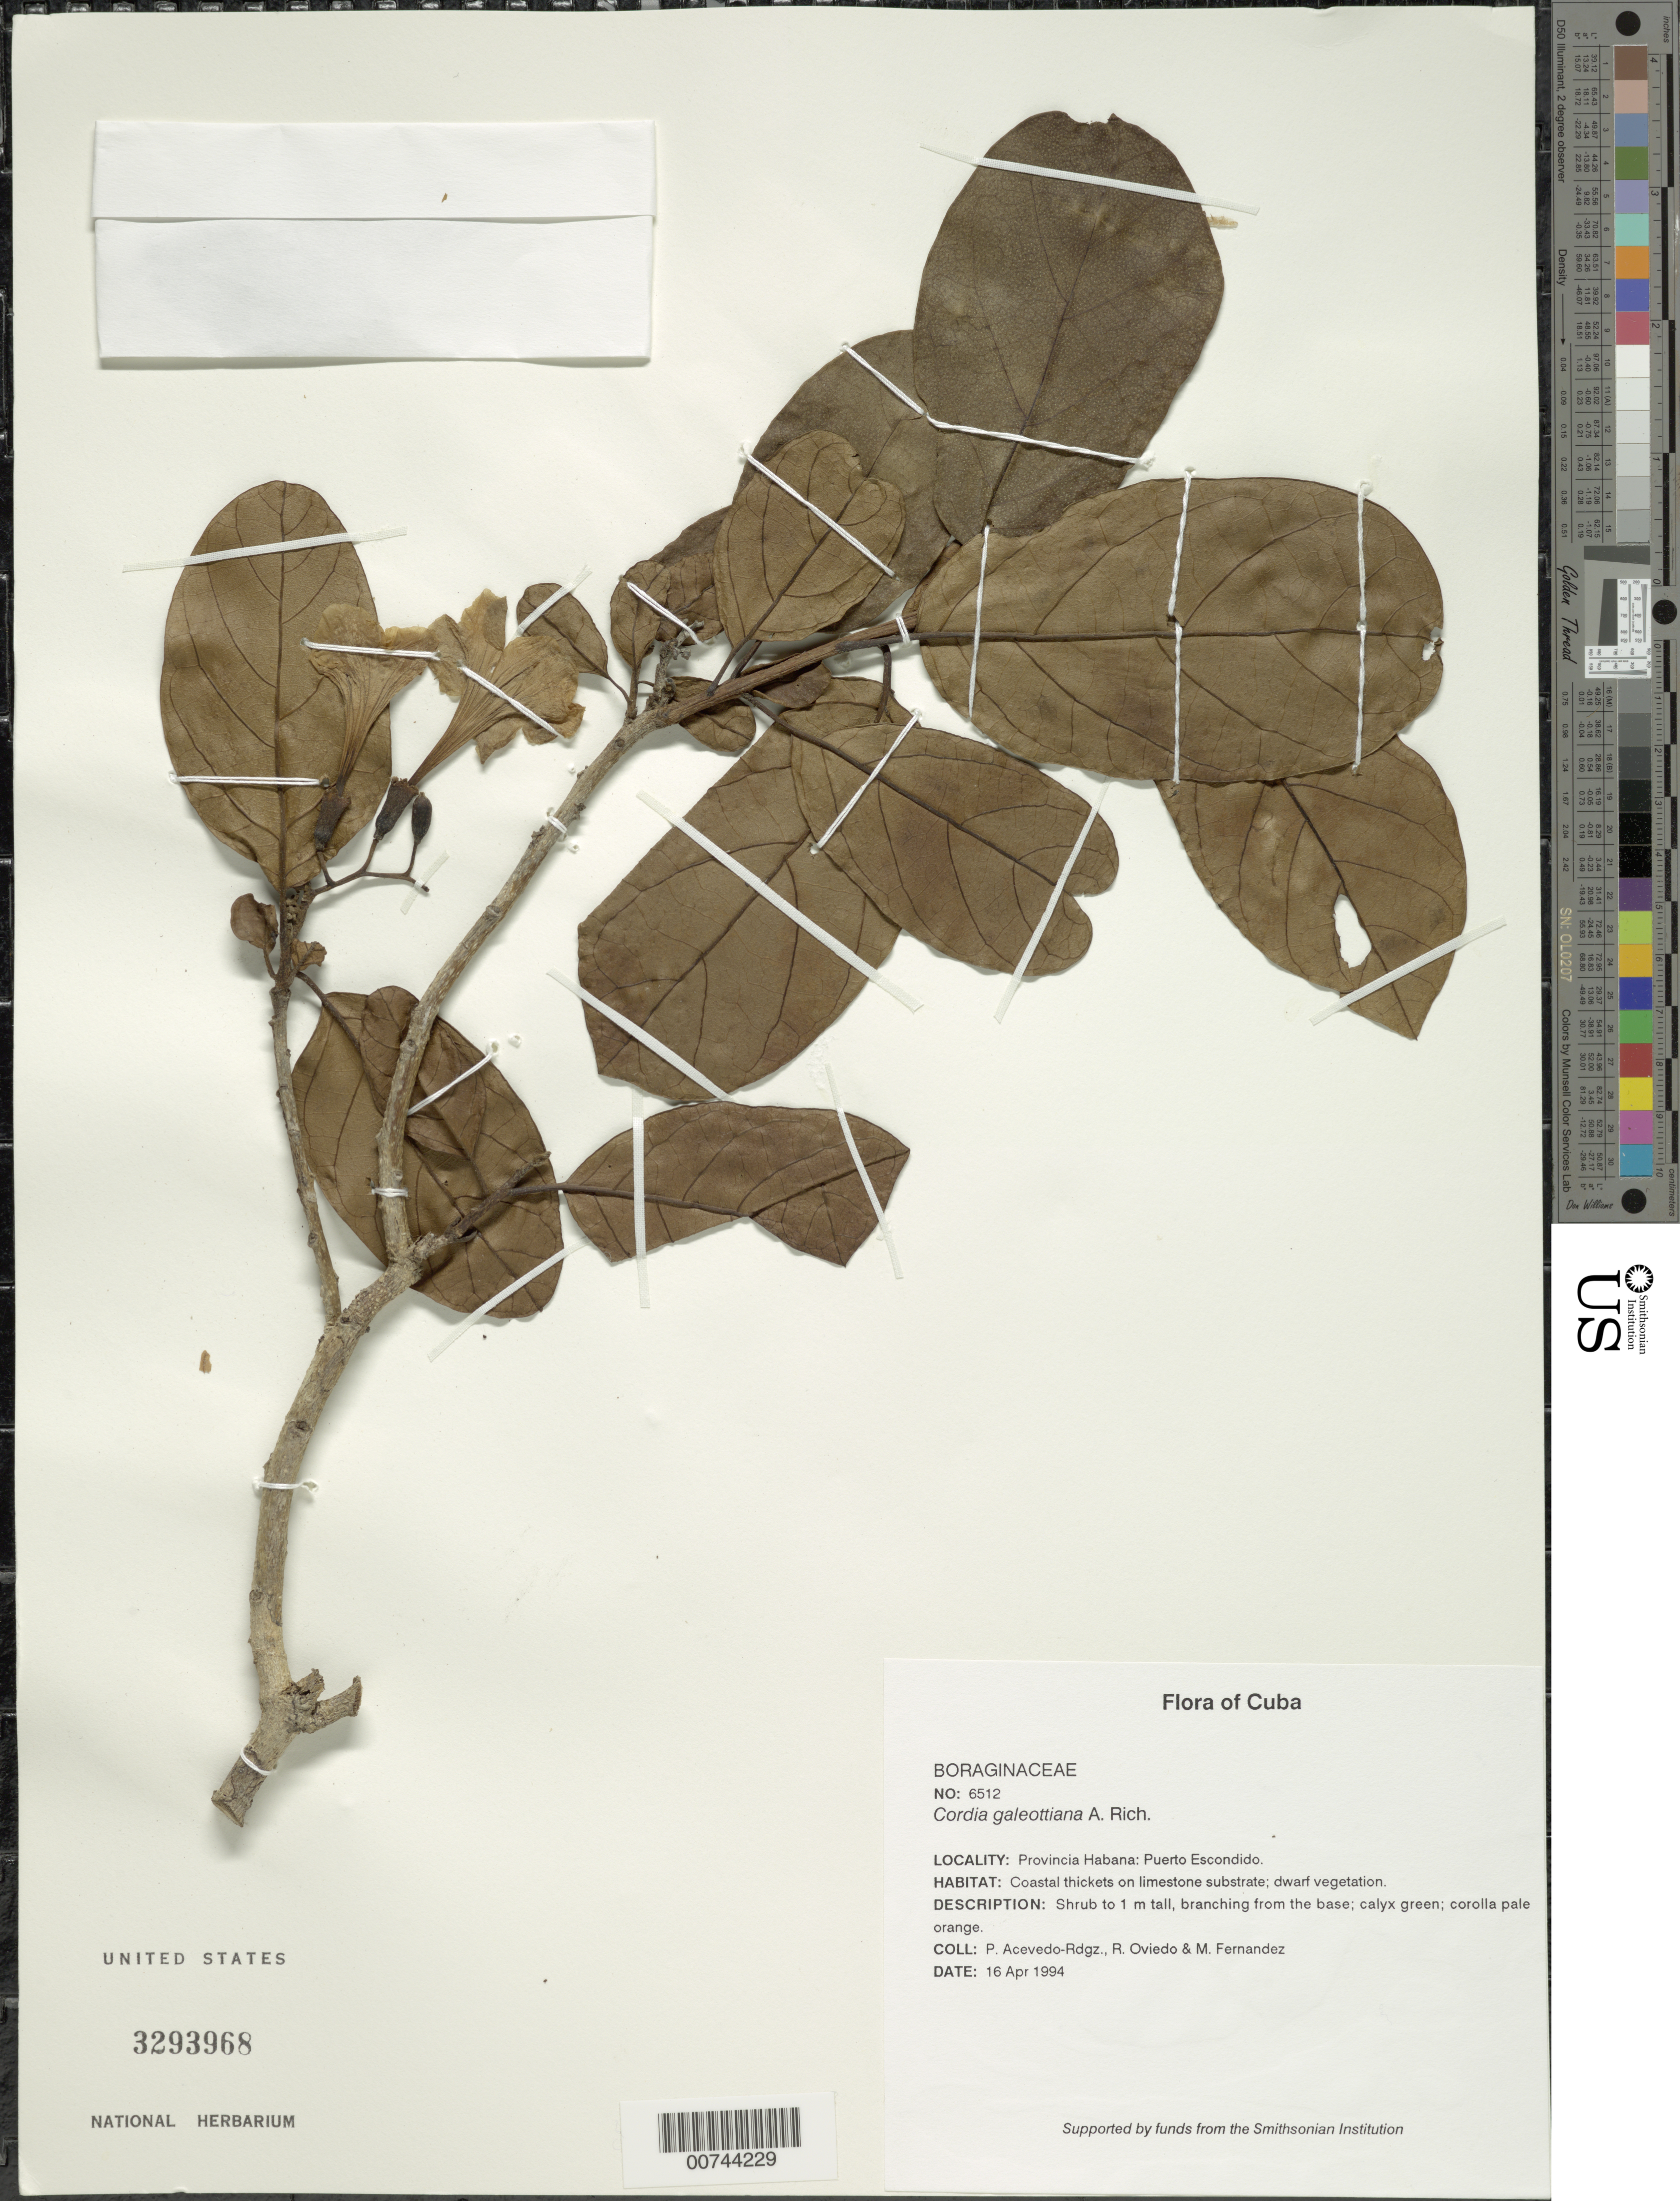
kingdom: Plantae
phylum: Tracheophyta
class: Magnoliopsida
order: Boraginales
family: Cordiaceae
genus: Cordia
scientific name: Cordia galeottiana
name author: A. Rich.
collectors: P. Acevedo-Rodr., R. Oviedo & M. Fernández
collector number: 6512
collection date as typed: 16 Apr 1994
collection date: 1994-04-16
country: Cuba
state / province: Mayabeque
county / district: Municipio de Santa Cruz del Norte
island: Cuba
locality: Puerto Escondido, ca 80 km E of Habana City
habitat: Coastal thickets on limestone substrate; dwarf vegetation.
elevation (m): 10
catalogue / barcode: US 3293968